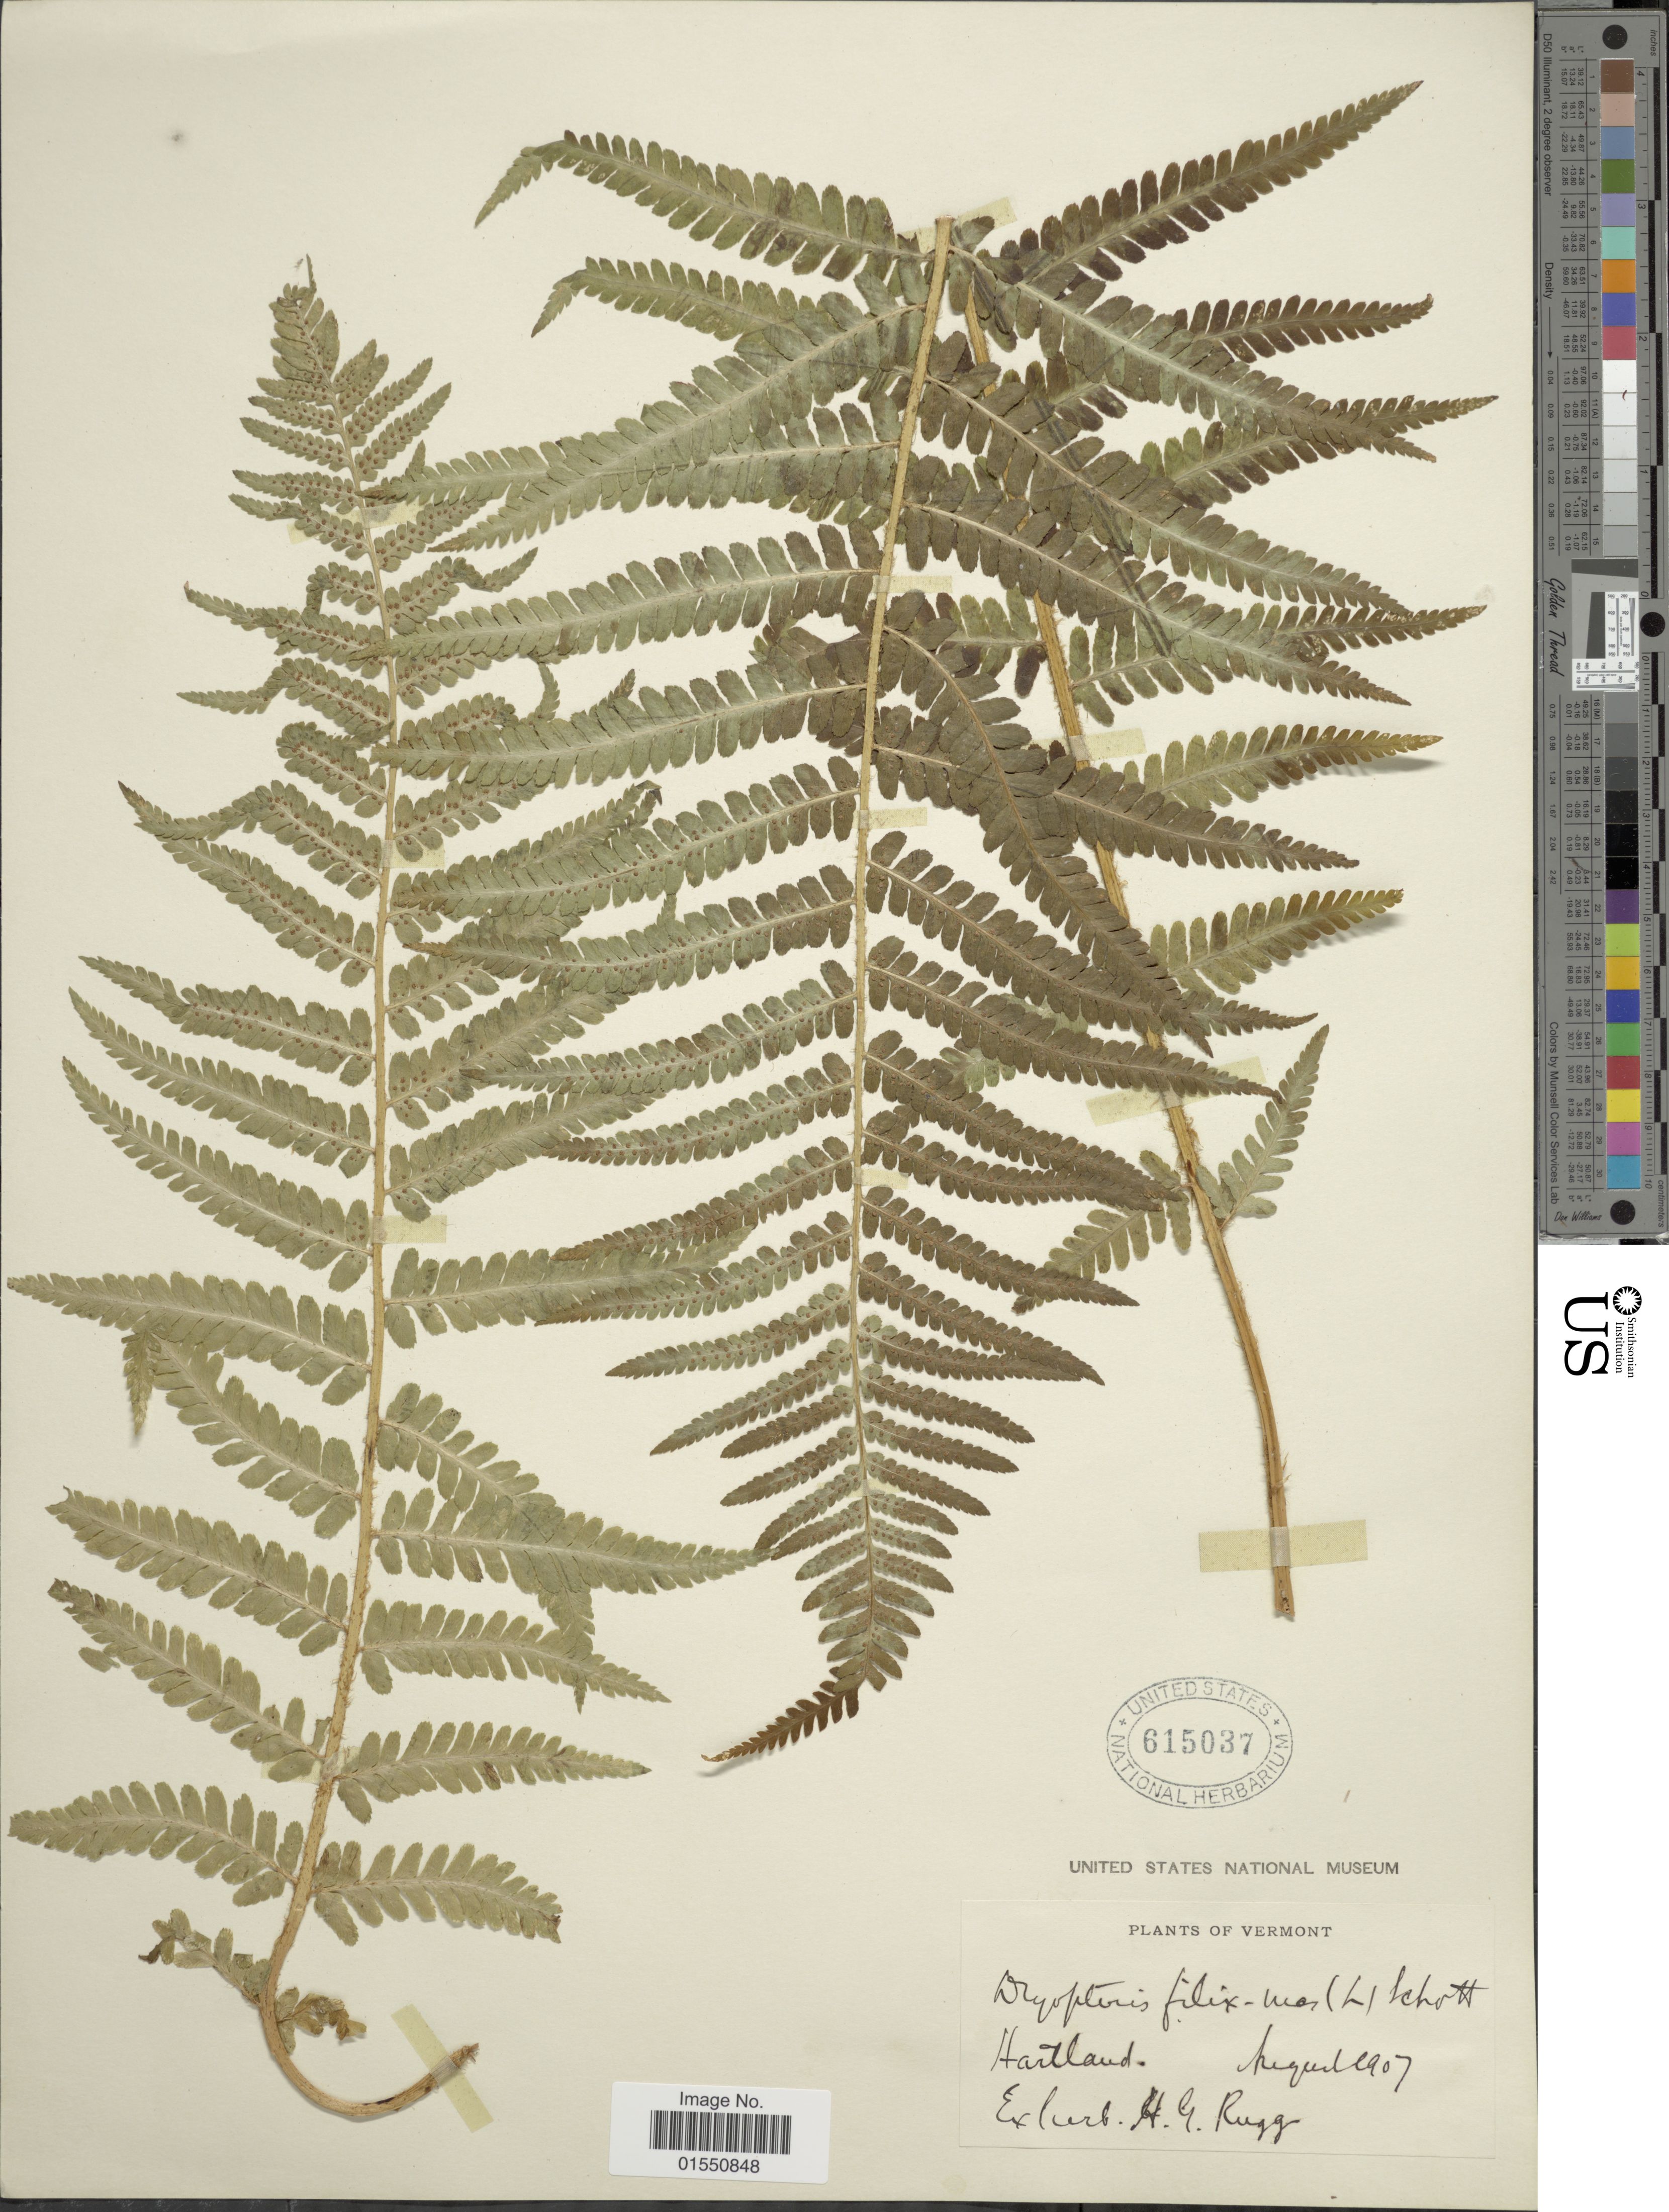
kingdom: Plantae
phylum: Tracheophyta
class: Polypodiopsida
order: Polypodiales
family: Dryopteridaceae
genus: Dryopteris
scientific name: Dryopteris filix-mas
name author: (L.) Schott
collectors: ex herb. Harold Goddard Rugg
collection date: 1907-08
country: United States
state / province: Vermont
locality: Hartland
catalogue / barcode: US 615037